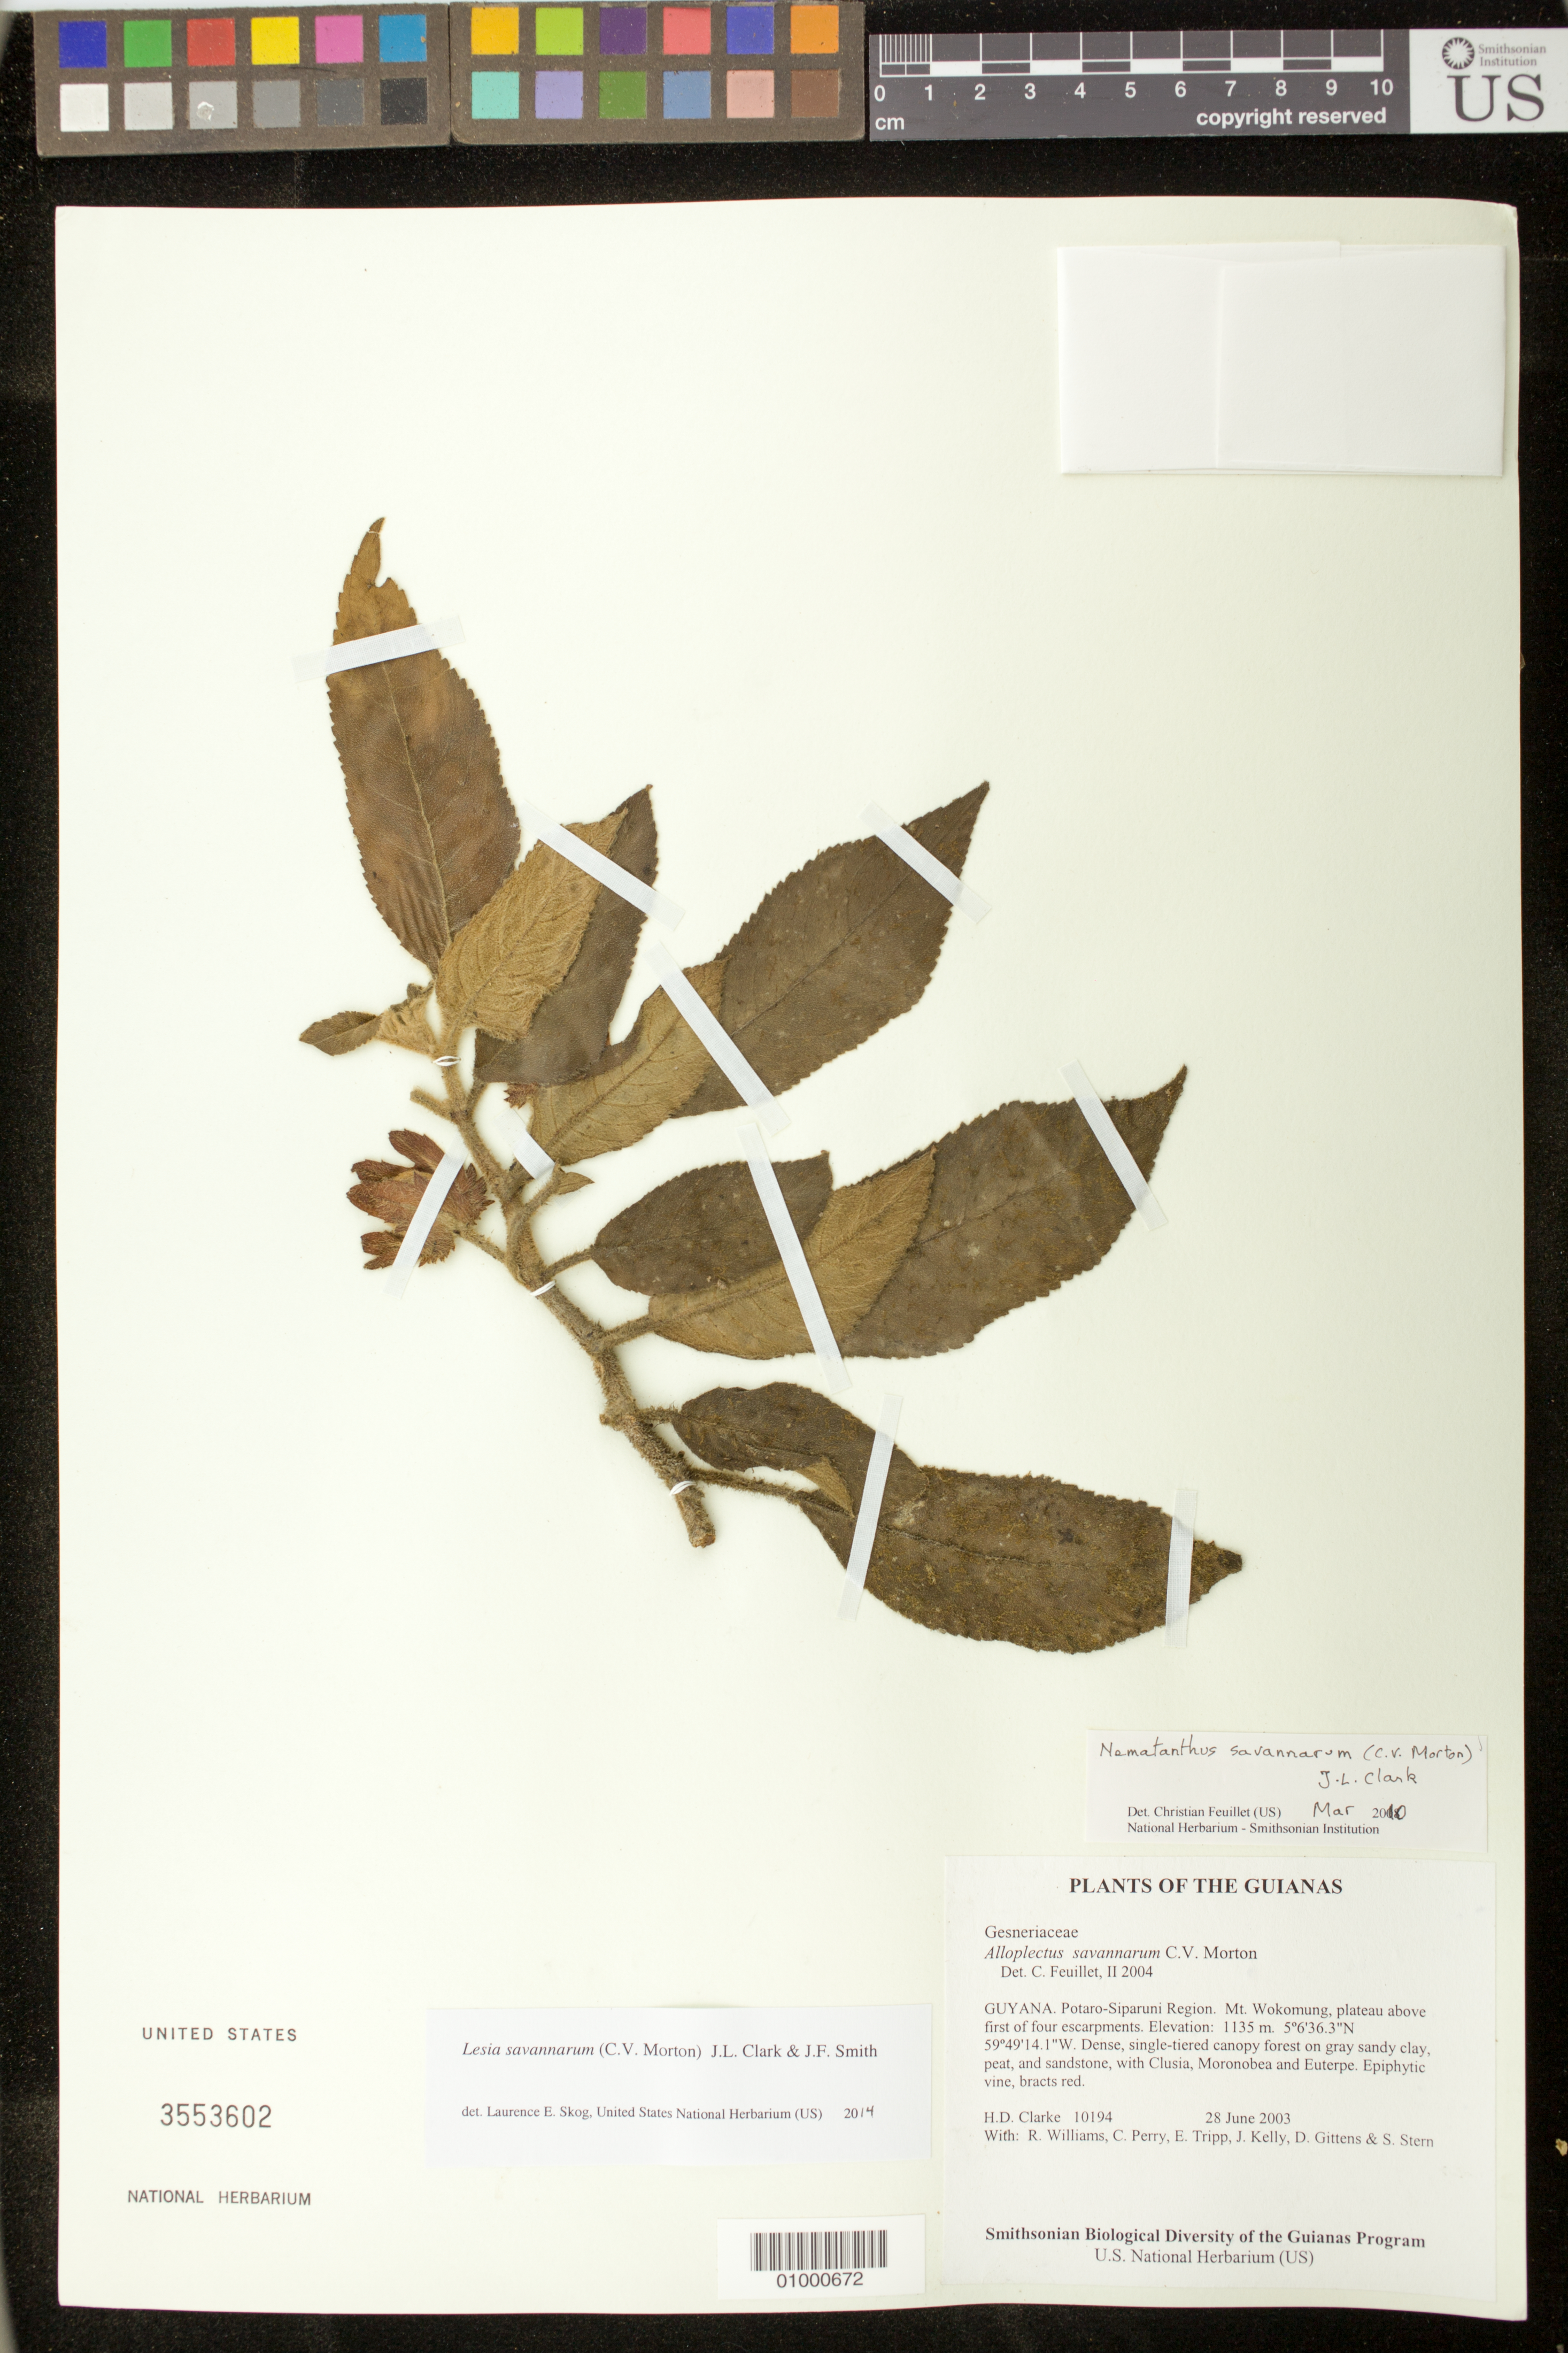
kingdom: Plantae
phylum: Tracheophyta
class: Magnoliopsida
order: Lamiales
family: Gesneriaceae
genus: Lesia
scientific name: Lesia savannarum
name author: (C.V. Morton) J.L. Clark & J.F. Sm.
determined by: Skog, Laurence E.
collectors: H. D. Clarke & et al.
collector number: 10194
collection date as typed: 28 Jun 2003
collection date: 2003-06-28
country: Guyana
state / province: Potaro-Siparuni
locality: Potaro-Siparuni Region. Mt. Wokomung, plateau above first of four escarpments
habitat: Dense, single-tiered canopy forest on gray sandy clay, peat, and sandstone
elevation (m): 1135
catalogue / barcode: US 3553602